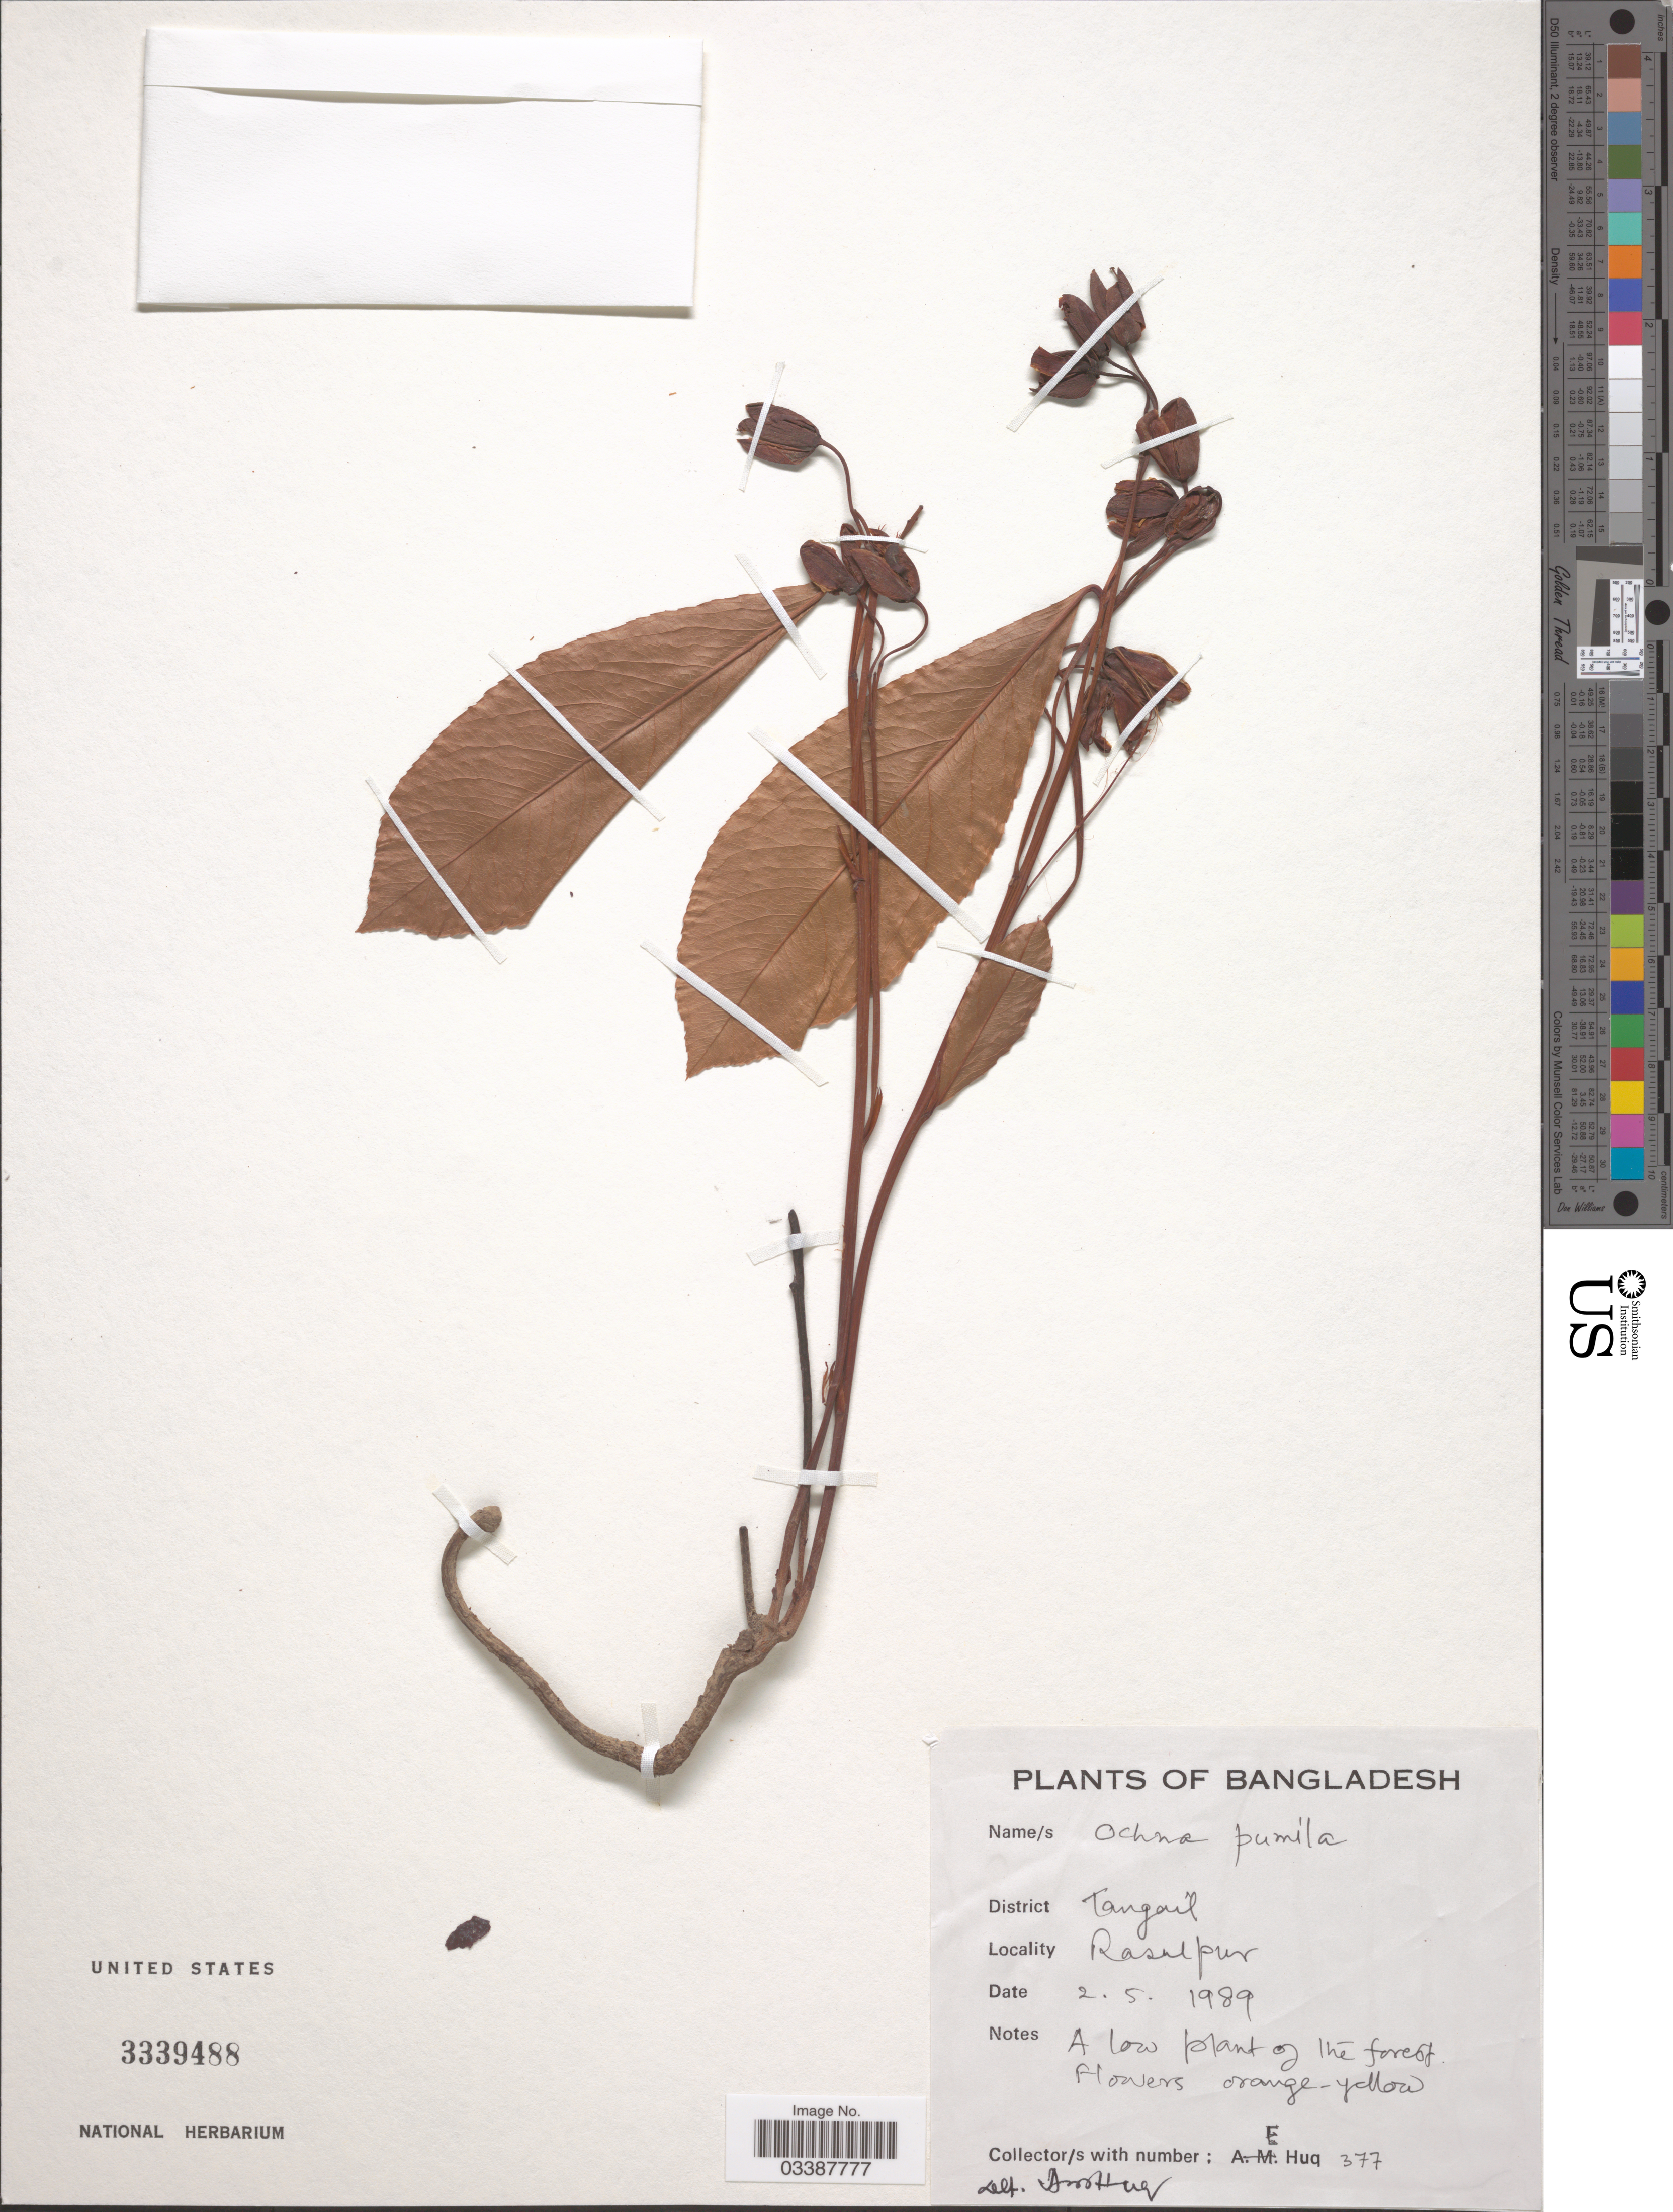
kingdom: Plantae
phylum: Tracheophyta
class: Magnoliopsida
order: Malpighiales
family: Ochnaceae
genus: Ochna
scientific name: Ochna pumila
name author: Buch.-Ham.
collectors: E. Huq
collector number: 377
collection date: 1989-05-02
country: Bangladesh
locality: District Tangail. Rasulpur.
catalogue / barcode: US 3339488